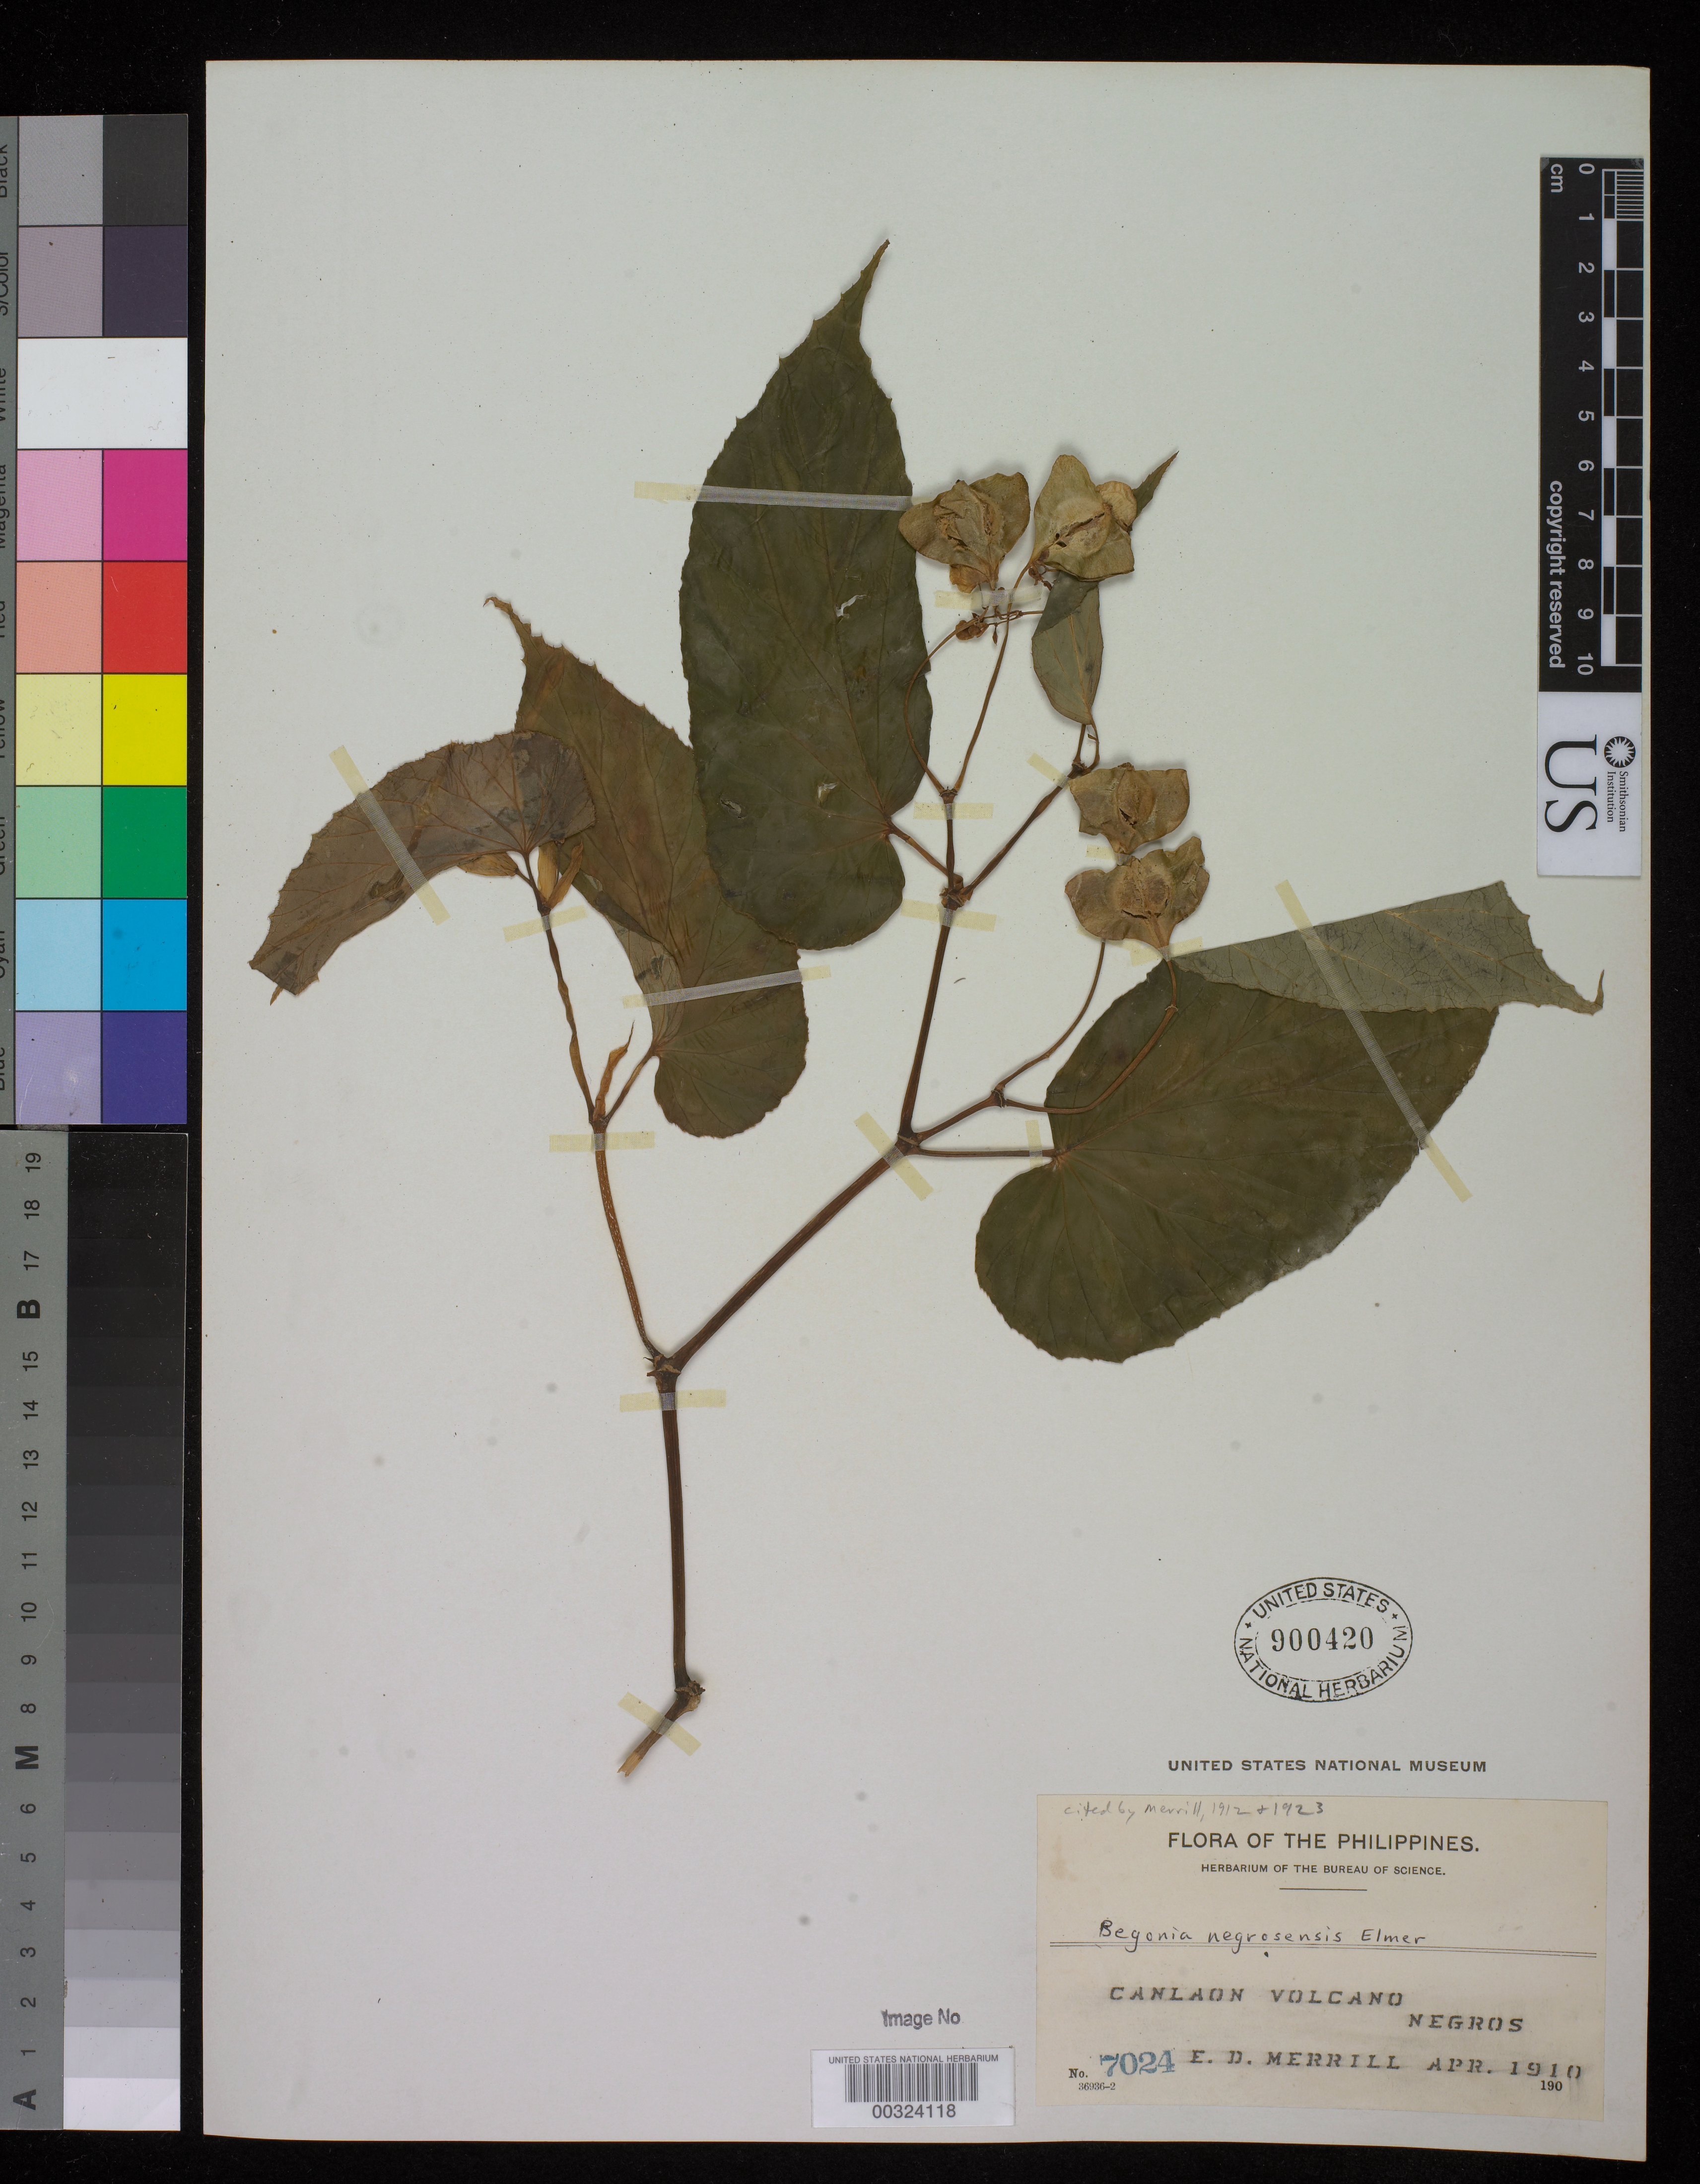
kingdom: Plantae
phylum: Tracheophyta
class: Magnoliopsida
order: Cucurbitales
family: Begoniaceae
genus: Begonia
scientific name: Begonia negrosensis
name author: Elmer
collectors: E. D. Merrill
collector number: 7024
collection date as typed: Apr 1910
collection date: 1910-04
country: Philippines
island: Negros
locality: Canlaon volcano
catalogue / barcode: US 900420